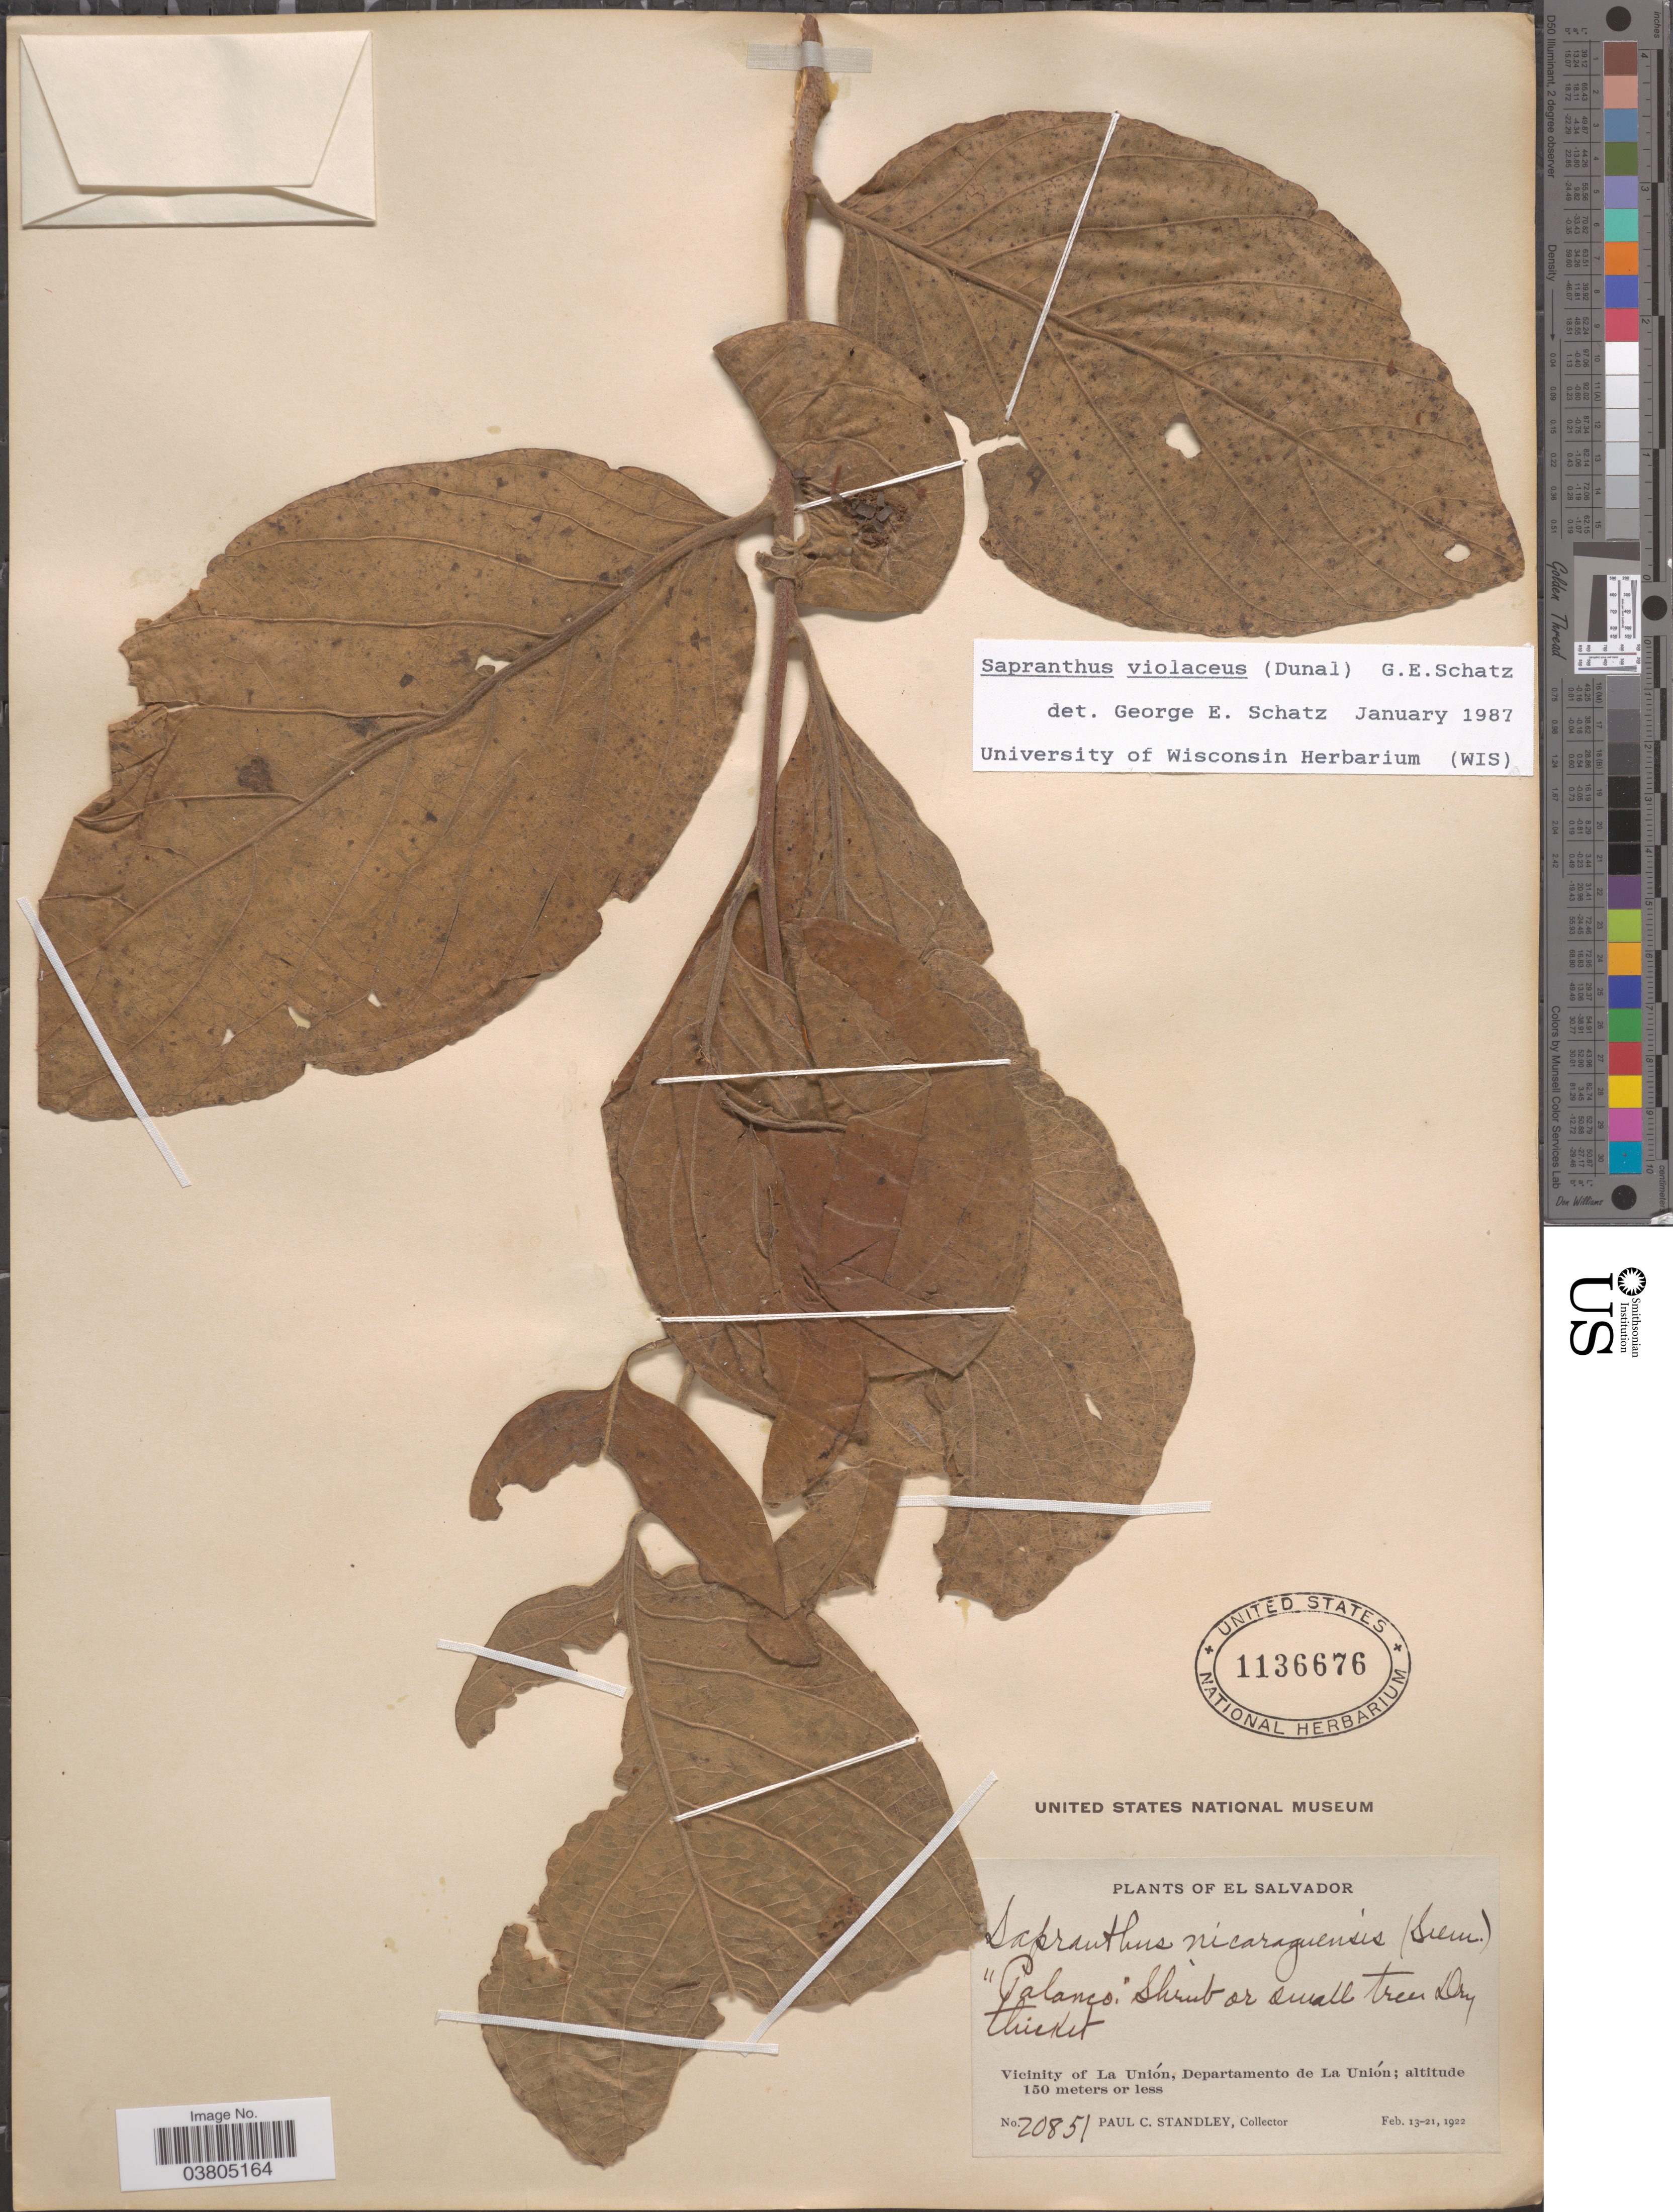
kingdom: Plantae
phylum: Tracheophyta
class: Magnoliopsida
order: Magnoliales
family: Annonaceae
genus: Sapranthus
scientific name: Sapranthus violaceus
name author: (Dunal) Saff.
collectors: P. C. Standley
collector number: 20851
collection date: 1922-02-13/1922-02-21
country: El Salvador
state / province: La Union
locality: Vicinity of La Unión, Departamento de La Unión.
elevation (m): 150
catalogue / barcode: US 1136676